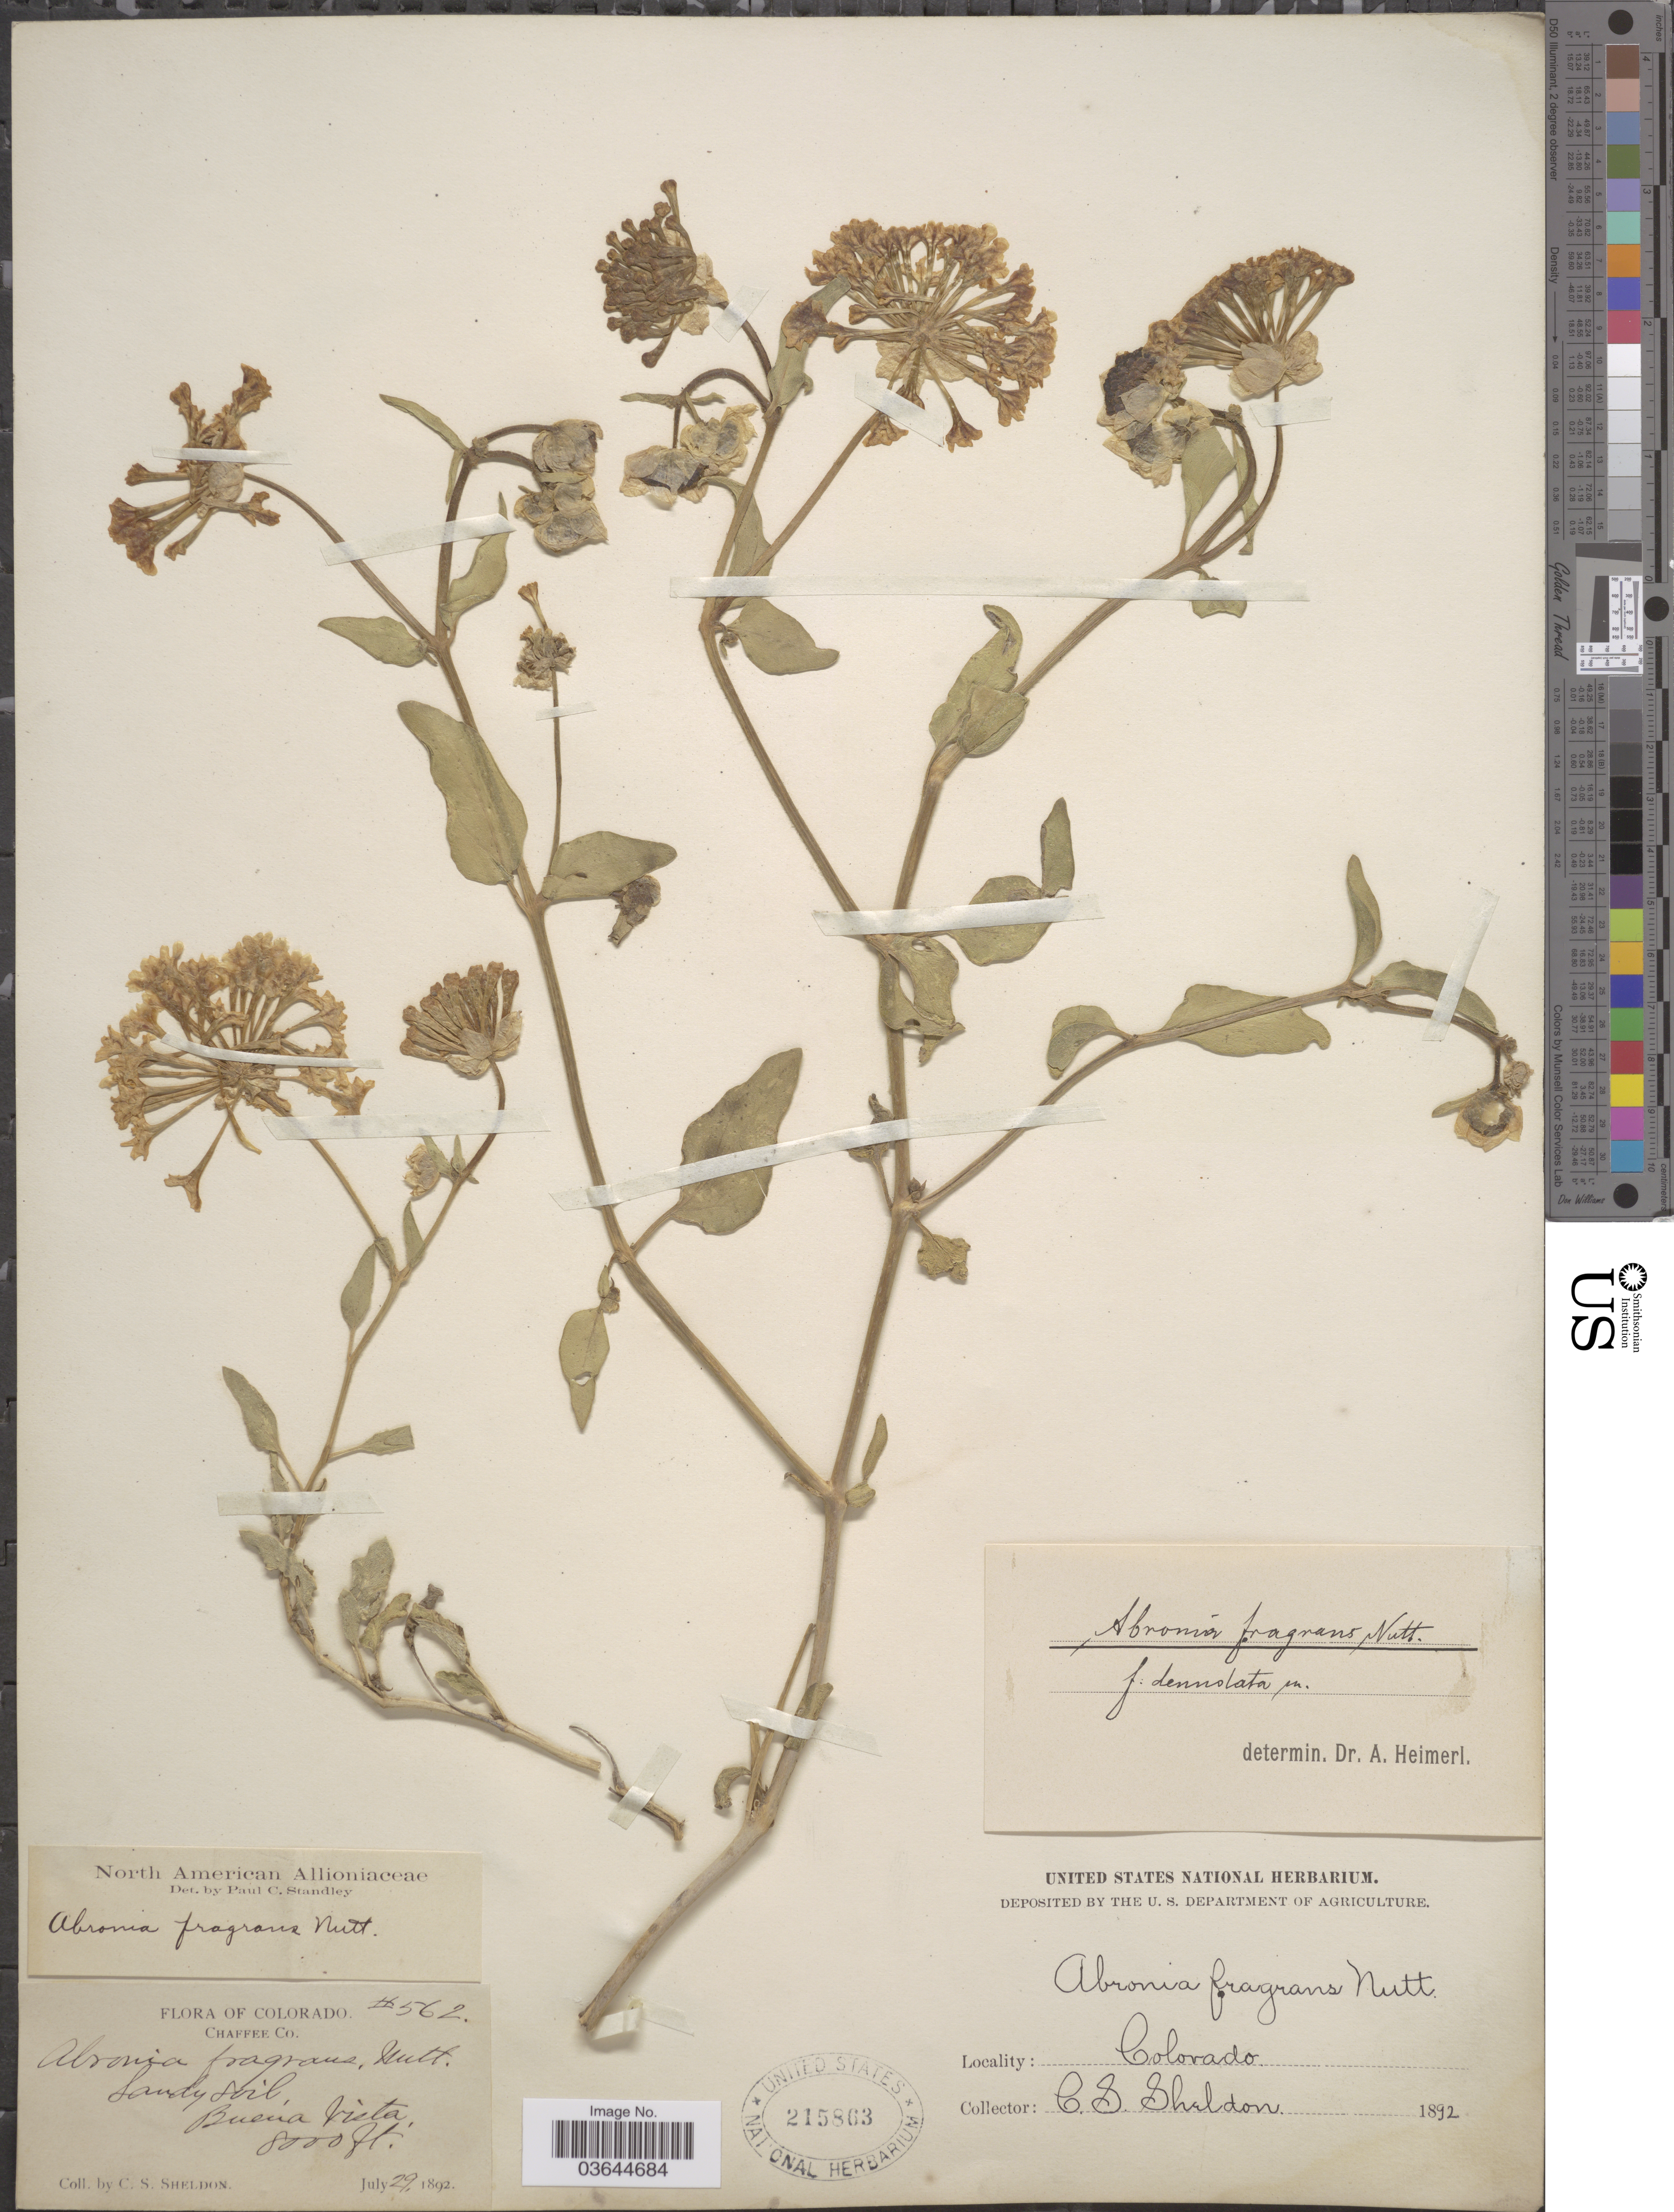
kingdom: Plantae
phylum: Tracheophyta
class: Magnoliopsida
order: Caryophyllales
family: Nyctaginaceae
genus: Abronia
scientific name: Abronia fragrans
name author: Nutt. ex Hook.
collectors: C. S. Sheldon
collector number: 562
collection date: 1892-07-29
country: United States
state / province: Colorado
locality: Chaffee Co. Buena Vista.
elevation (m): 2438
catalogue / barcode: US 215863